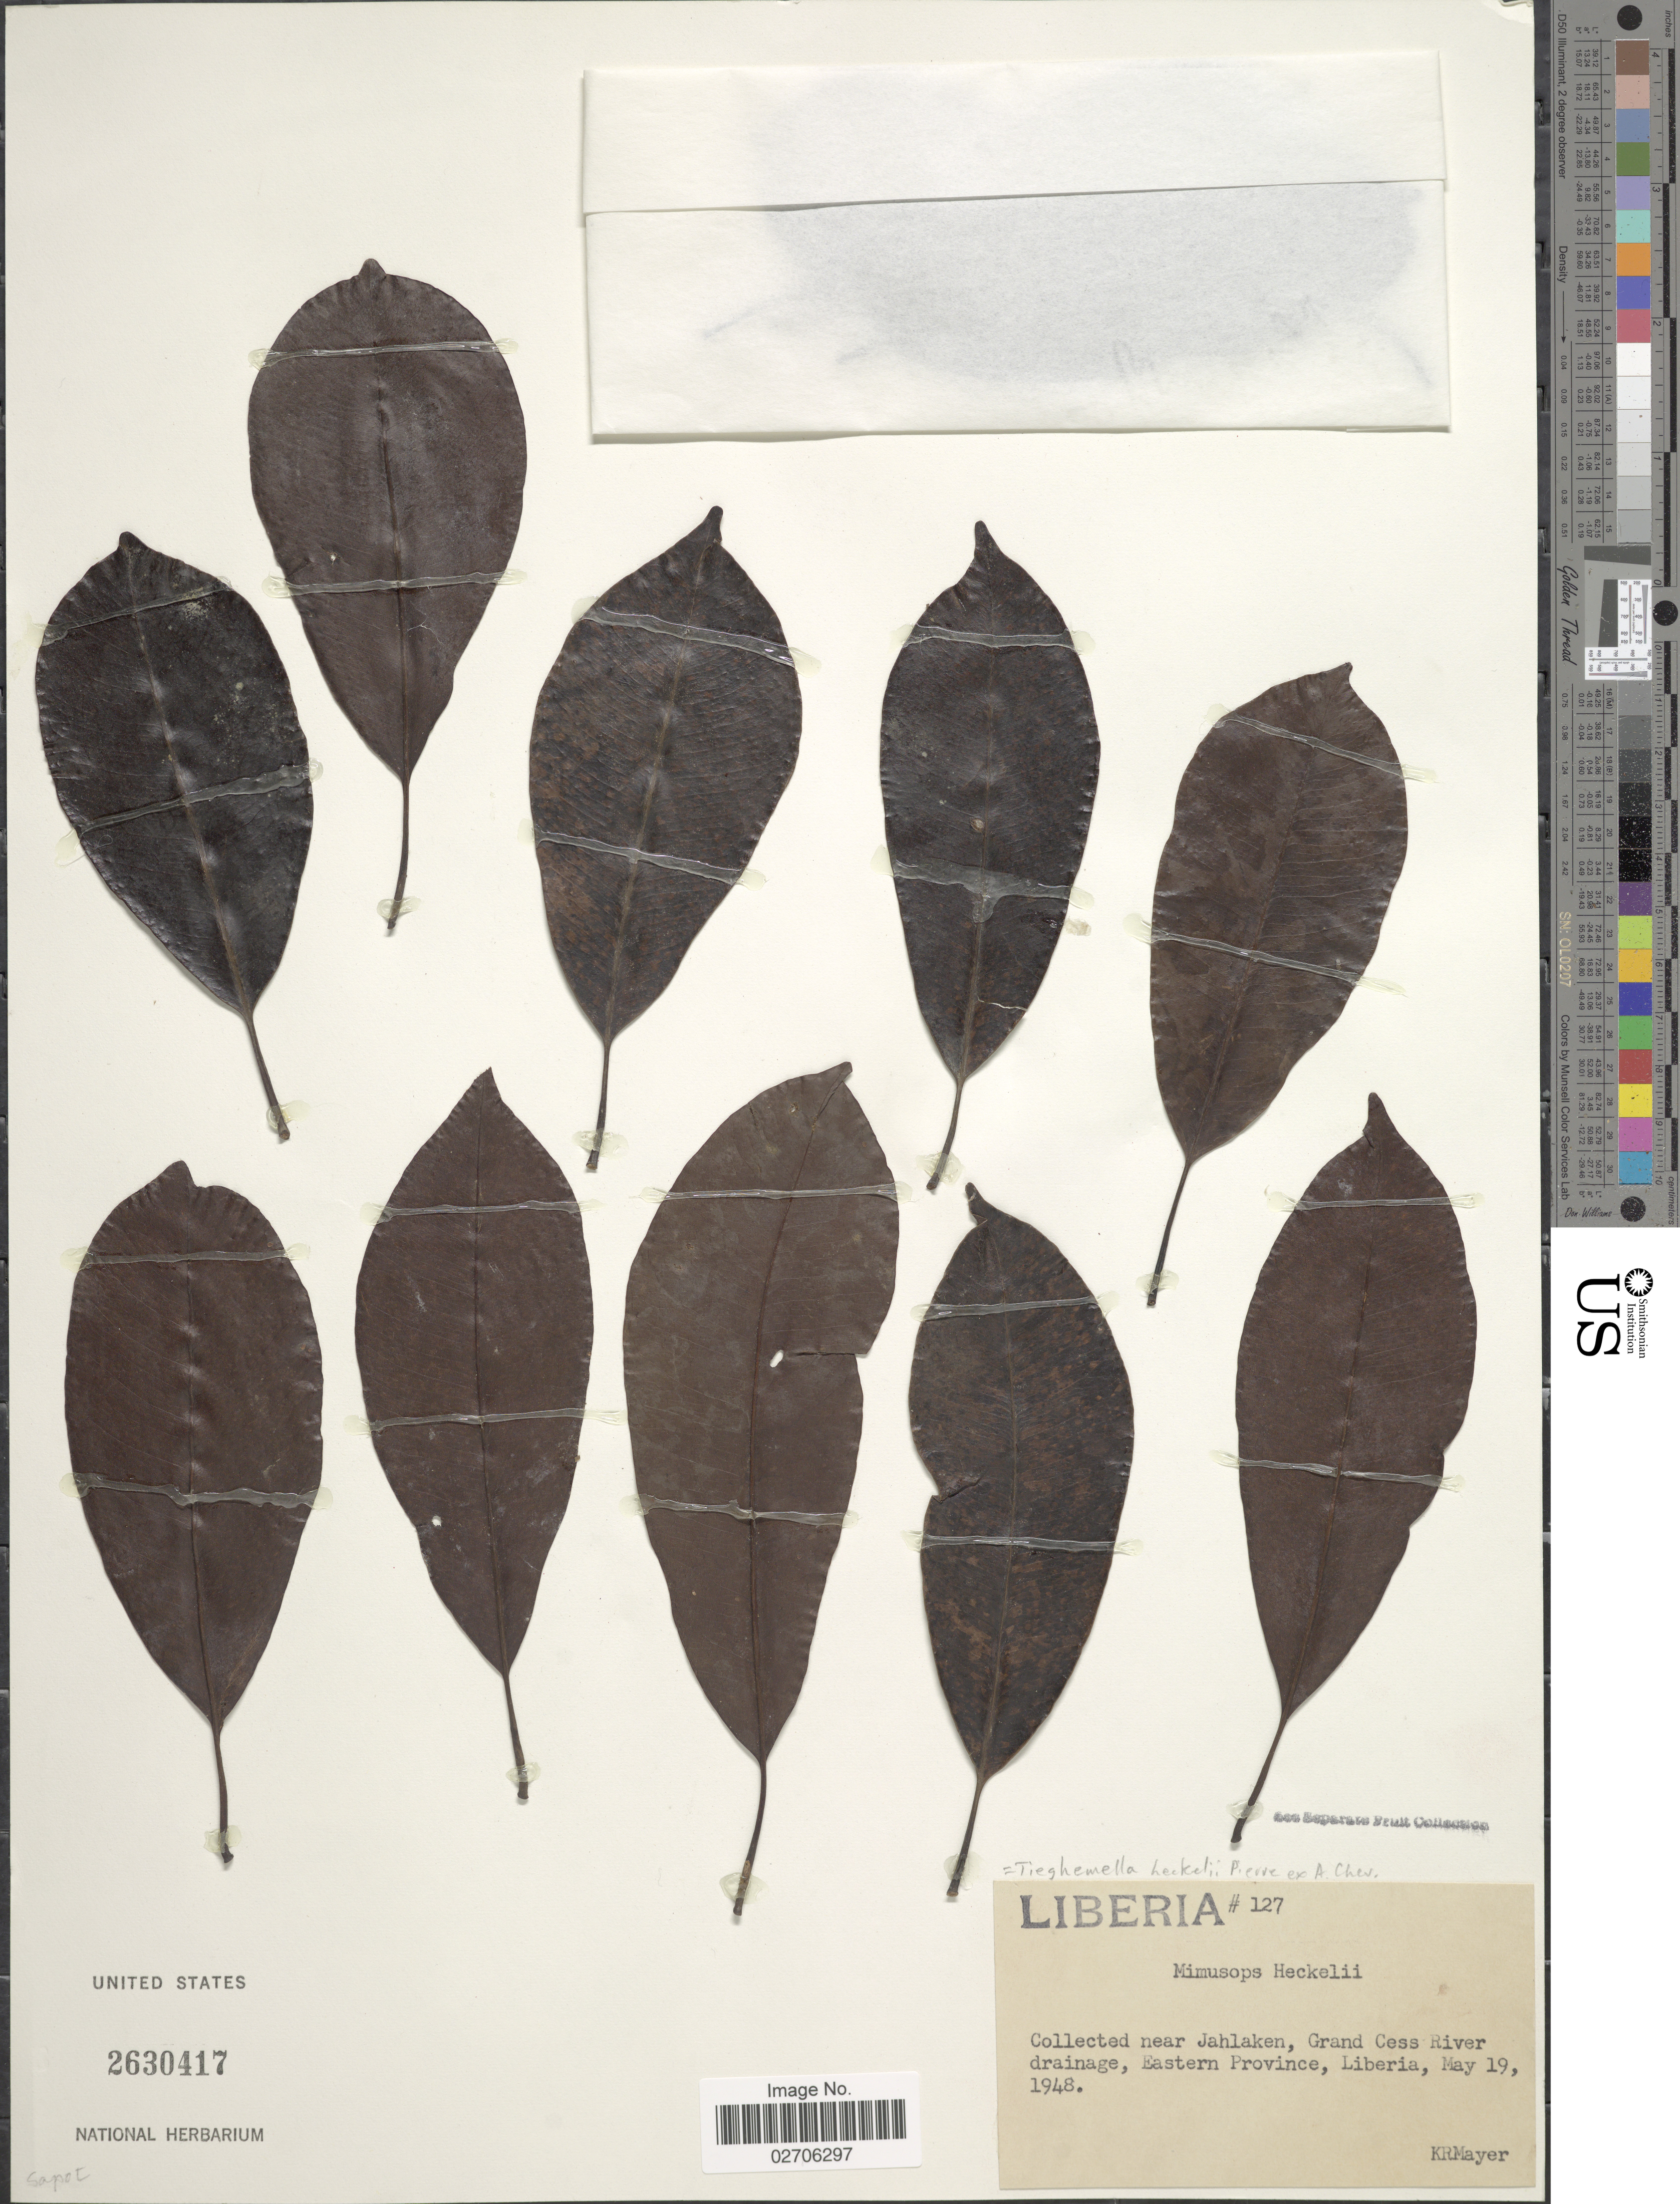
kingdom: Plantae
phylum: Tracheophyta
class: Magnoliopsida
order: Ericales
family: Sapotaceae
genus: Mimusops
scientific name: Mimusops heckelii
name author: (A. Chev.) Hutch. & Dalziel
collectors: K. R. Mayer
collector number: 127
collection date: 1948-05-19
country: Liberia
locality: Near Jahlaken, Grand Pass River drainage, Eastern Province.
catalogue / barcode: US 2630417